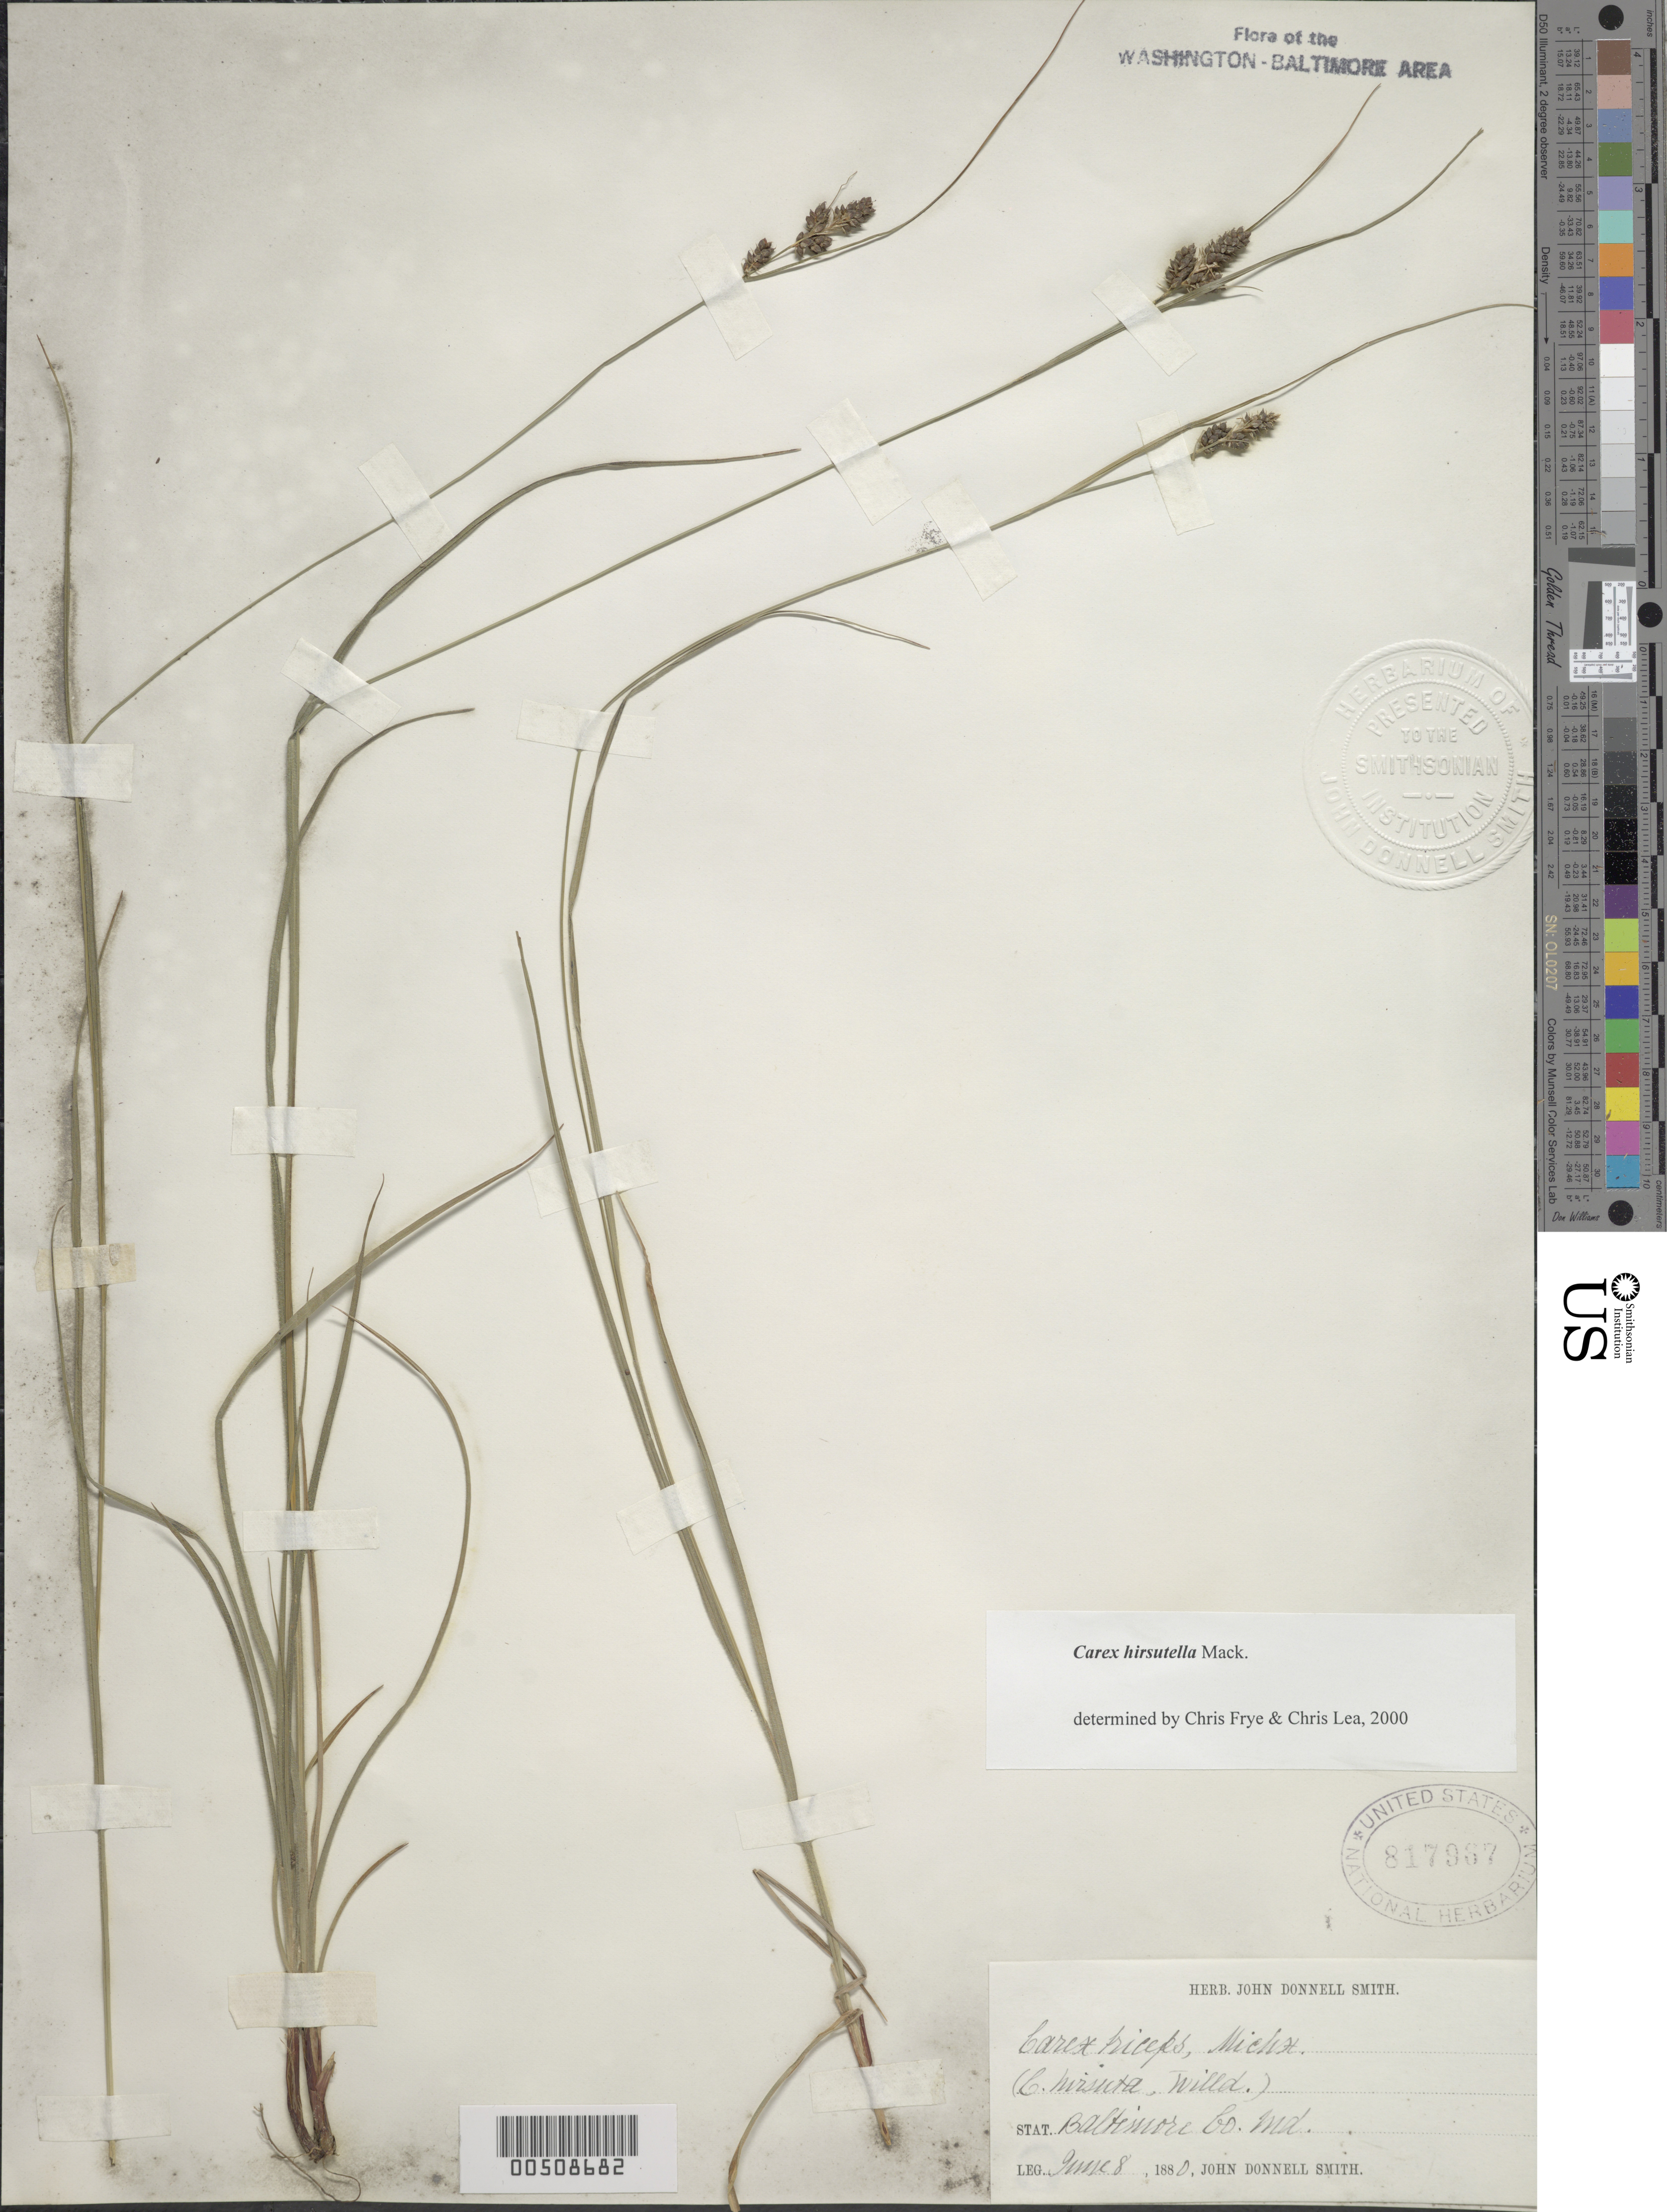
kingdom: Plantae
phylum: Tracheophyta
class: Liliopsida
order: Poales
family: Cyperaceae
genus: Carex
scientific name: Carex hirsutella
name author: Mack.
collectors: J. Donnell Smith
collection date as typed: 08 Jun 1880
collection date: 1880-06-08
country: United States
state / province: Maryland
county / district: Baltimore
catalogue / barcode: US 817967